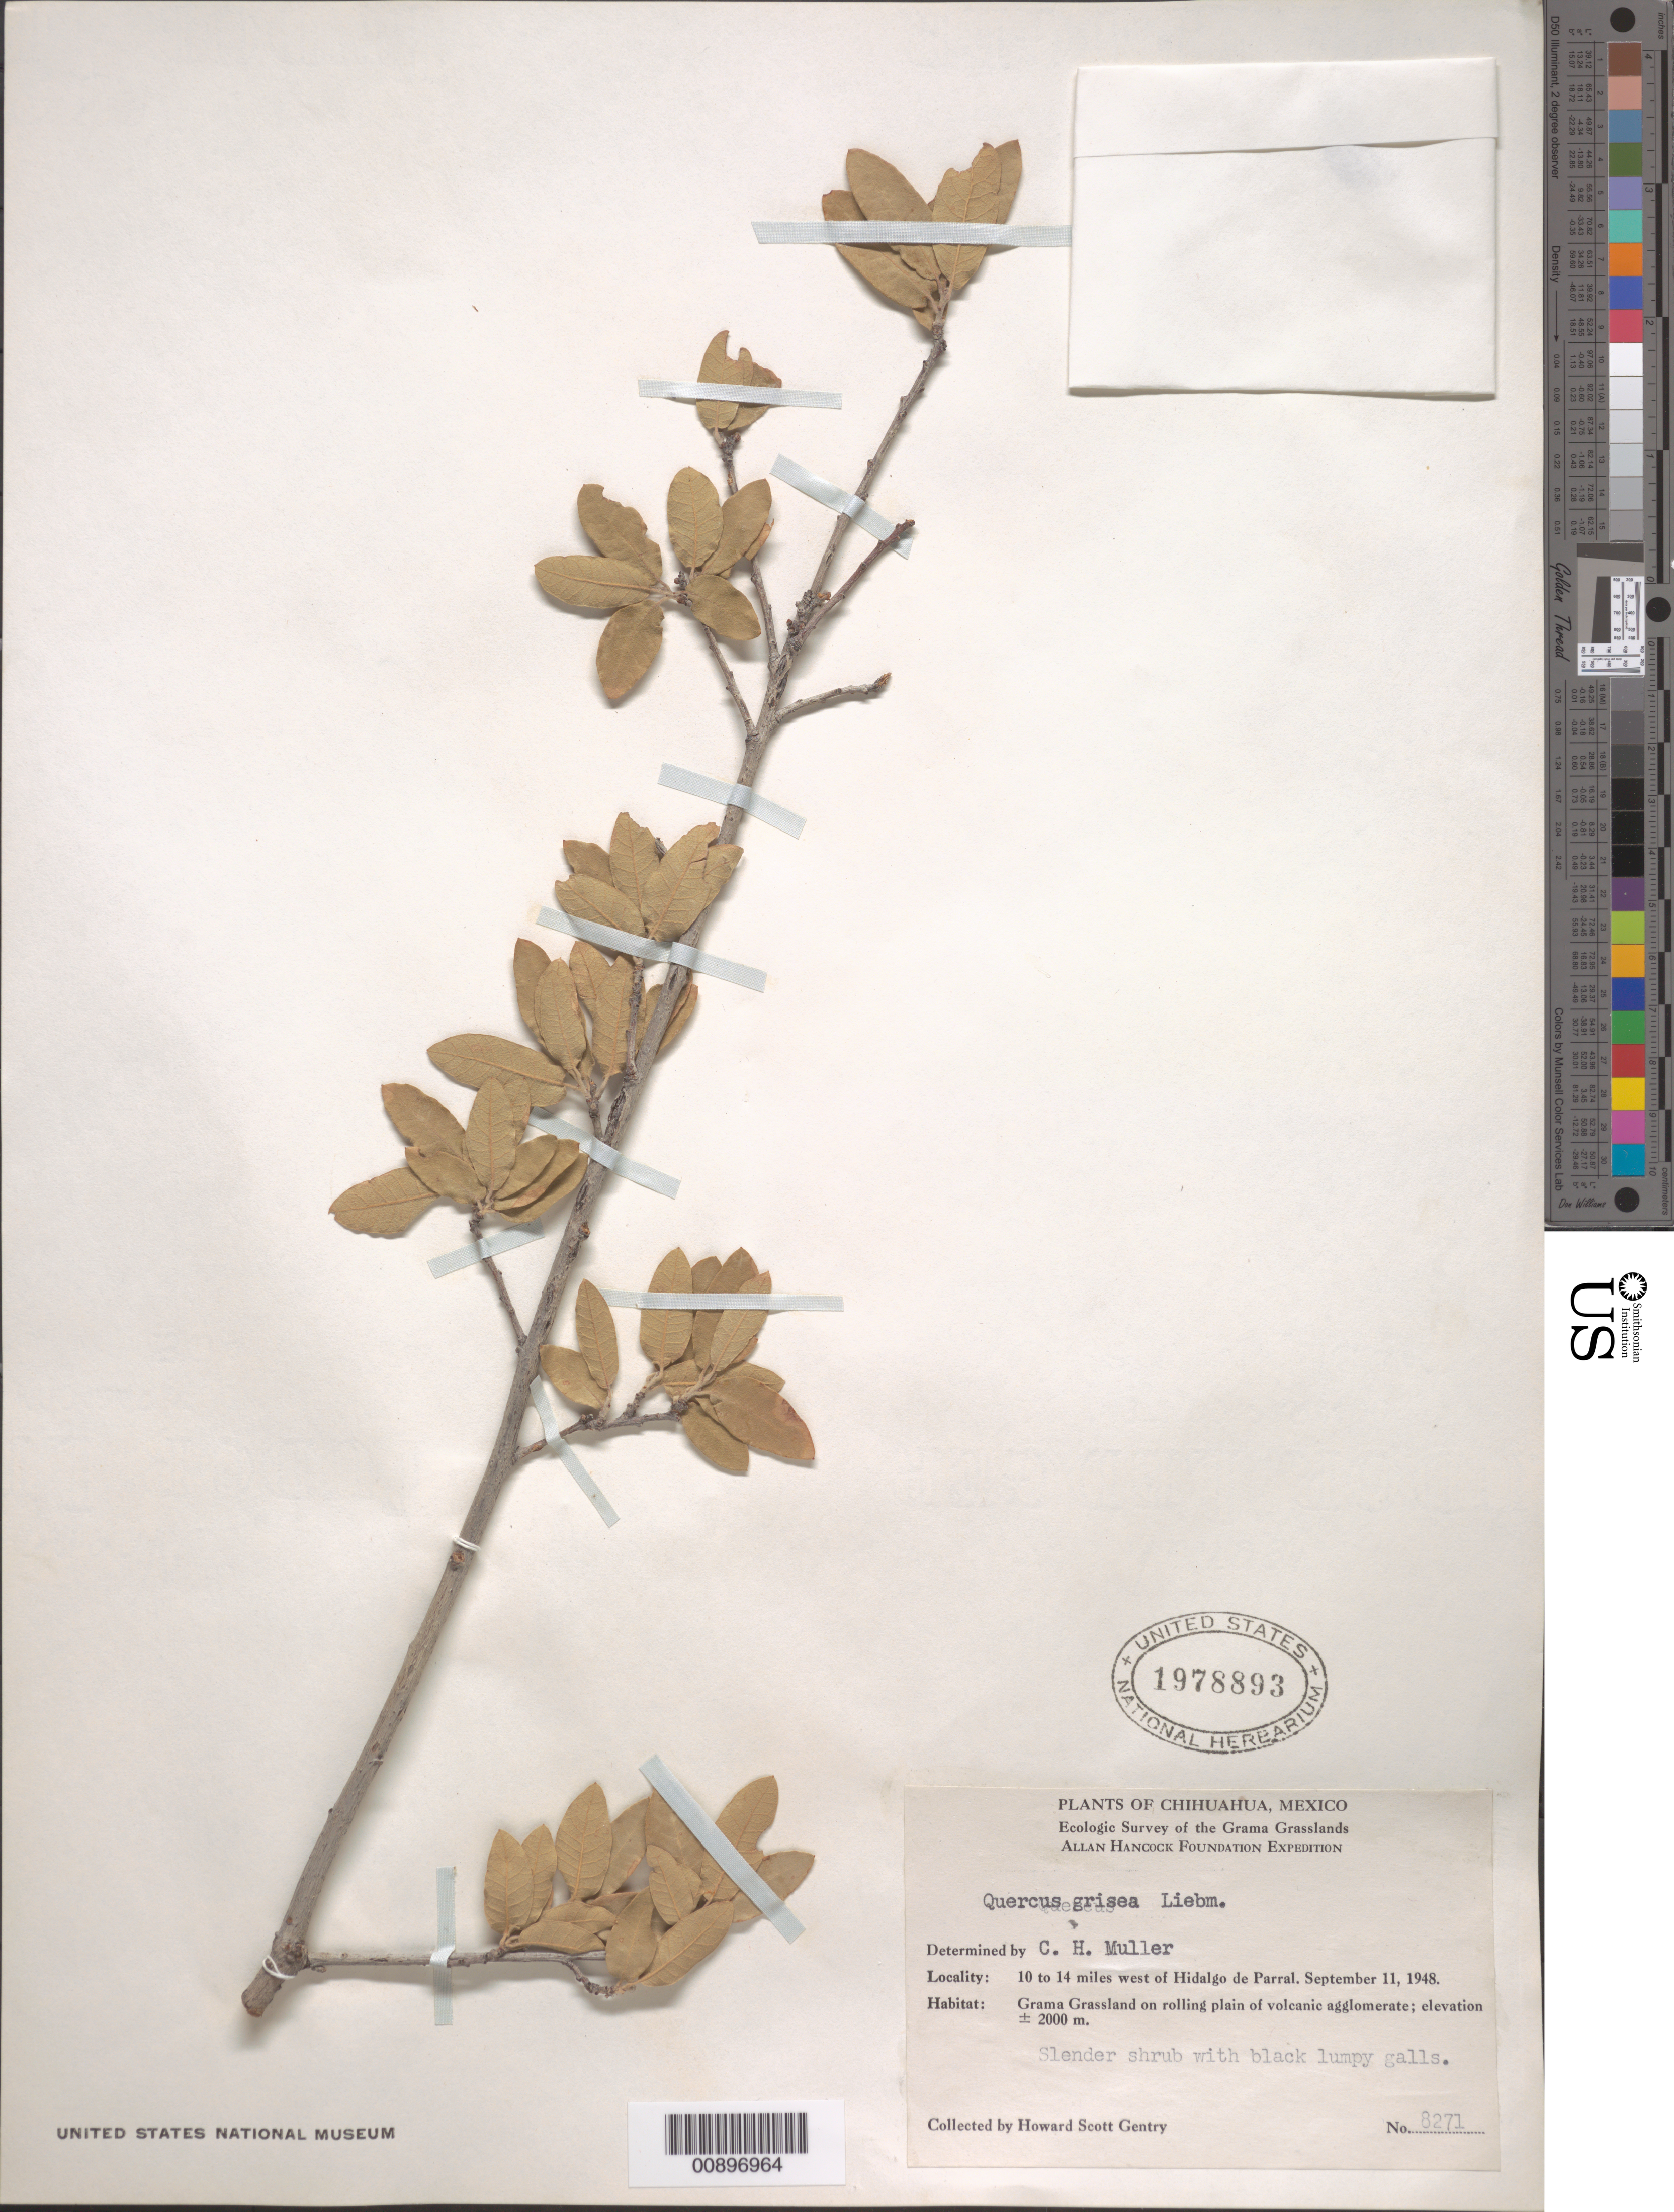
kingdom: Plantae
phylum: Tracheophyta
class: Magnoliopsida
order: Fagales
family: Fagaceae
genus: Quercus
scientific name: Quercus grisea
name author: Liebm.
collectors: H. S. Gentry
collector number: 8271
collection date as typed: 11 Sep 1948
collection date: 1948-09-11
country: Mexico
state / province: Chihuahua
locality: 10 to 14 mioles west of Hidalgo de Parral.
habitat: Grama Grassland on rolling plain of volcanic agglomerate.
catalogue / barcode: US 1978893